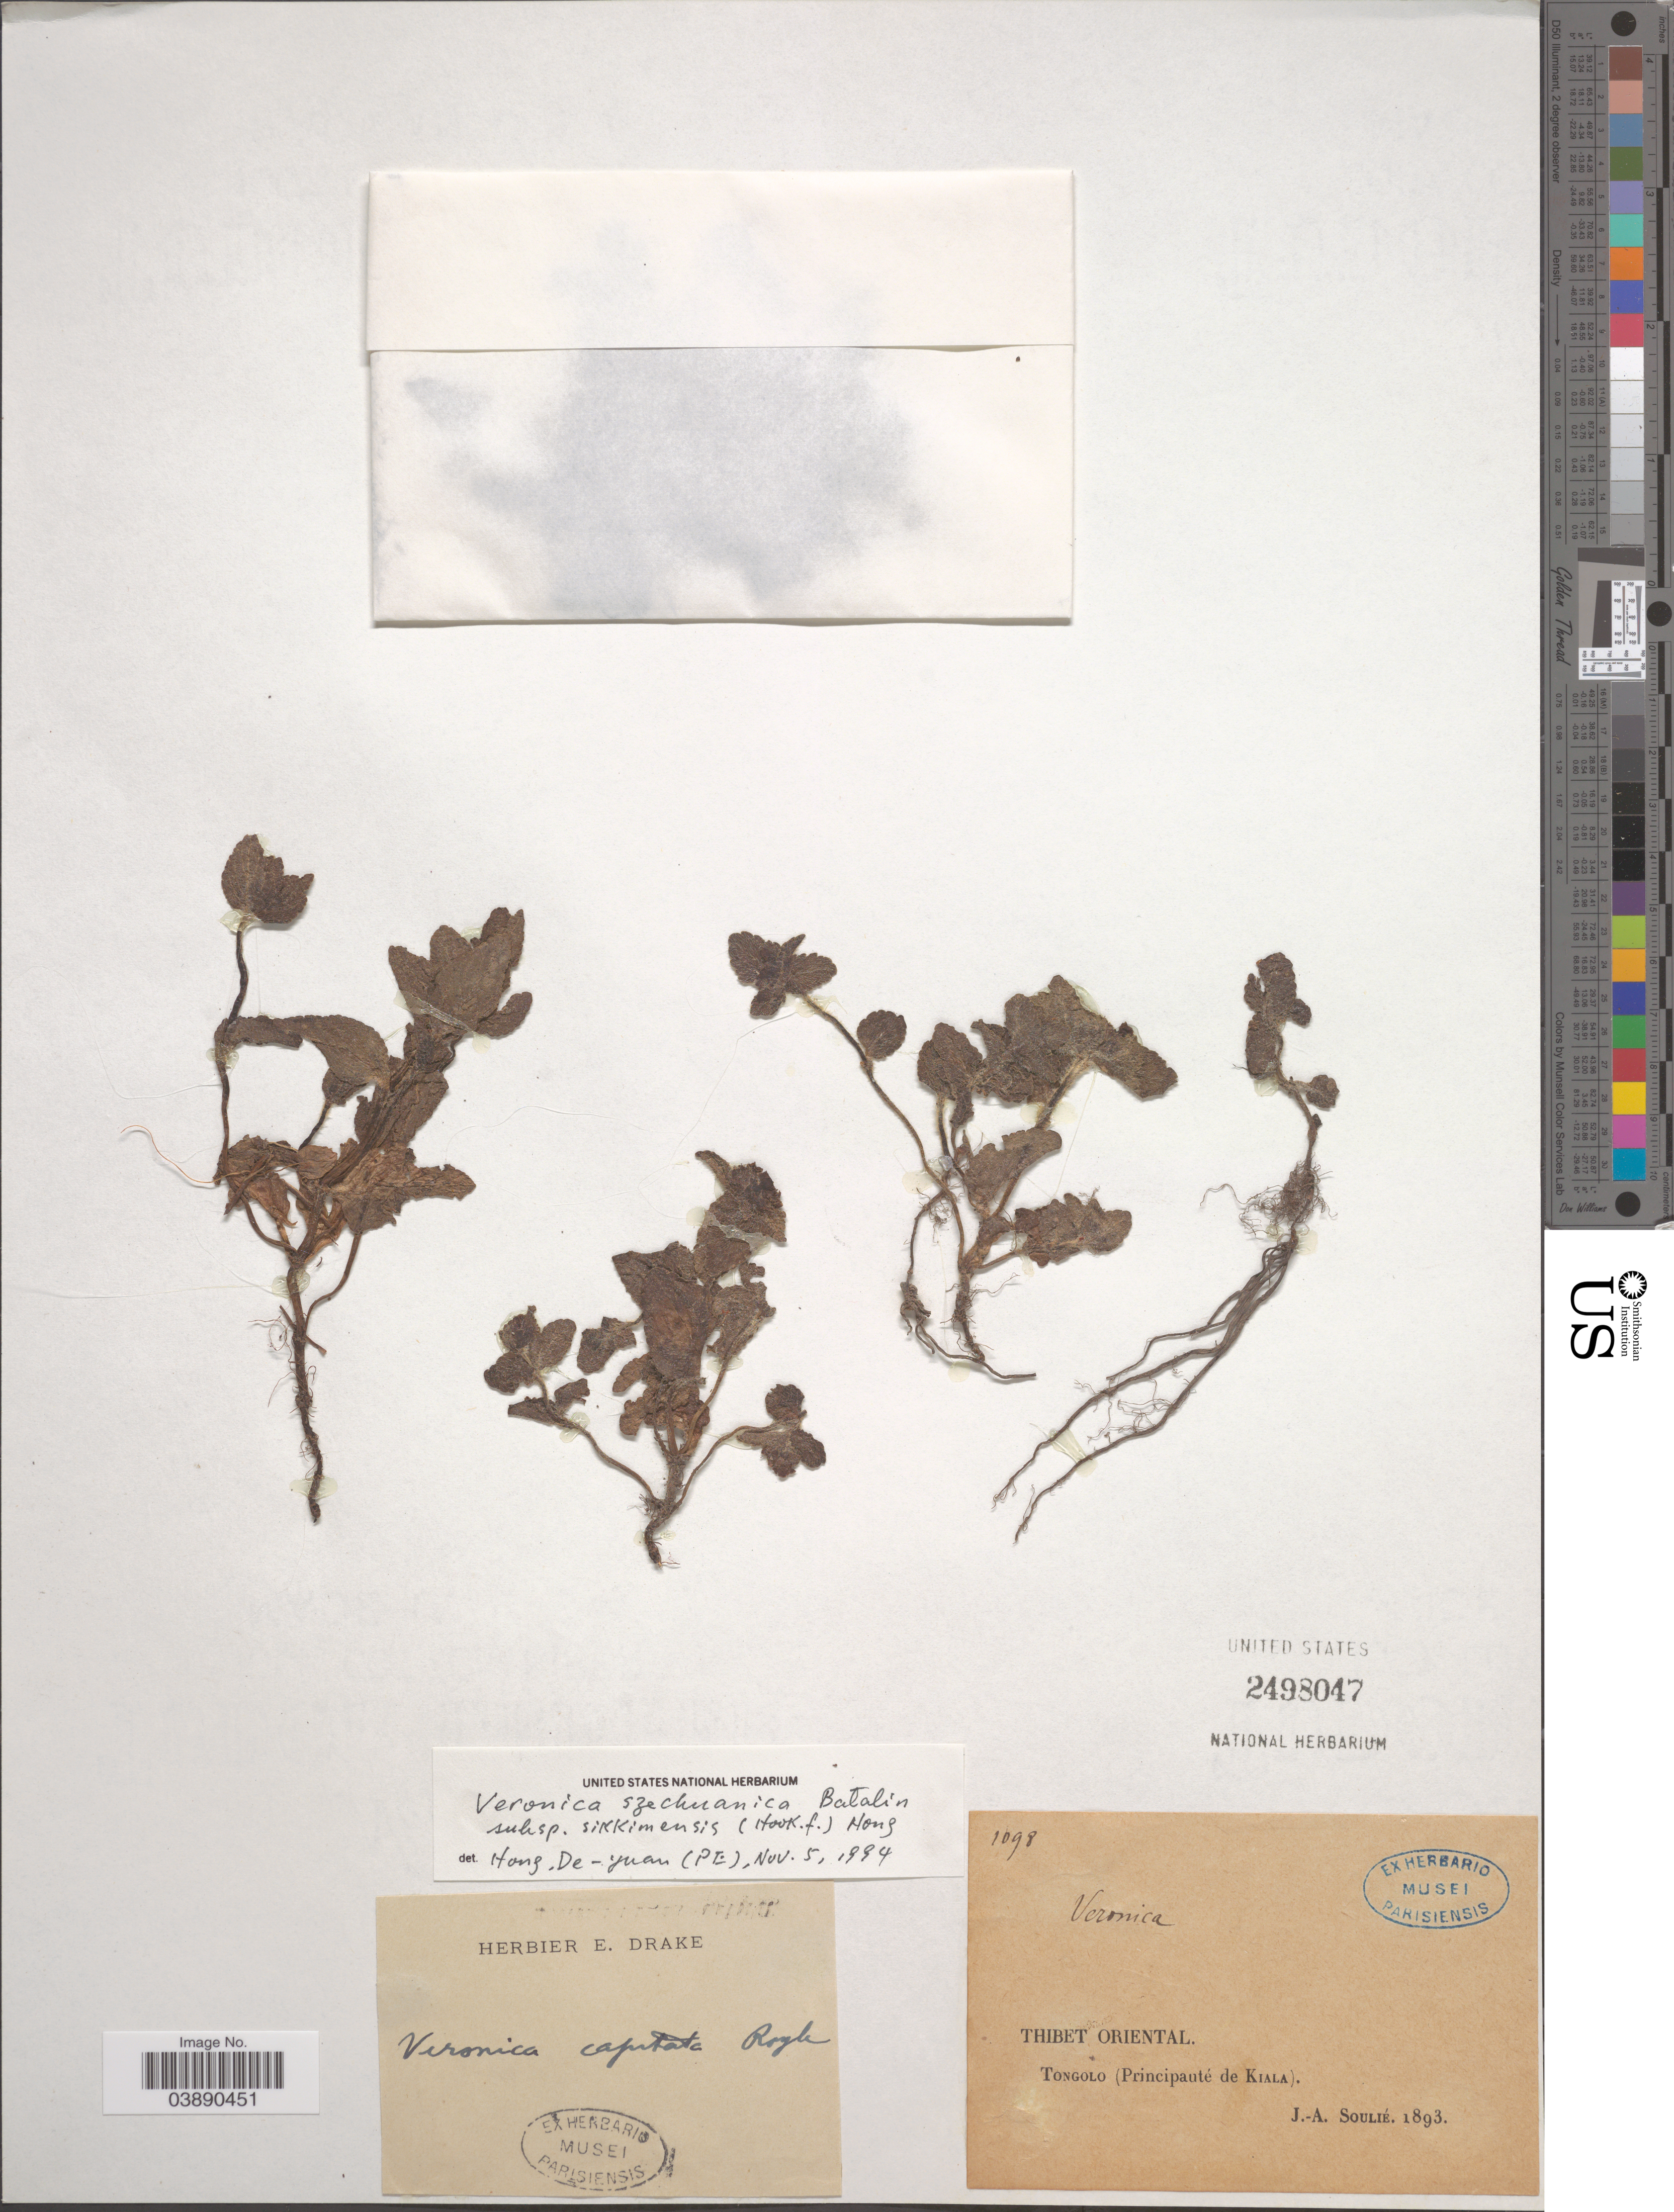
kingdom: Plantae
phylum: Tracheophyta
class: Magnoliopsida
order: Lamiales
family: Plantaginaceae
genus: Veronica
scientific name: Veronica szechuanica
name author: Batalin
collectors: J. Soulié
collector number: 1098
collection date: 1893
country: China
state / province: Xizang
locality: Thibet Oriental. Tongolo (Principauté de Kiala).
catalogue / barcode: US 2498047